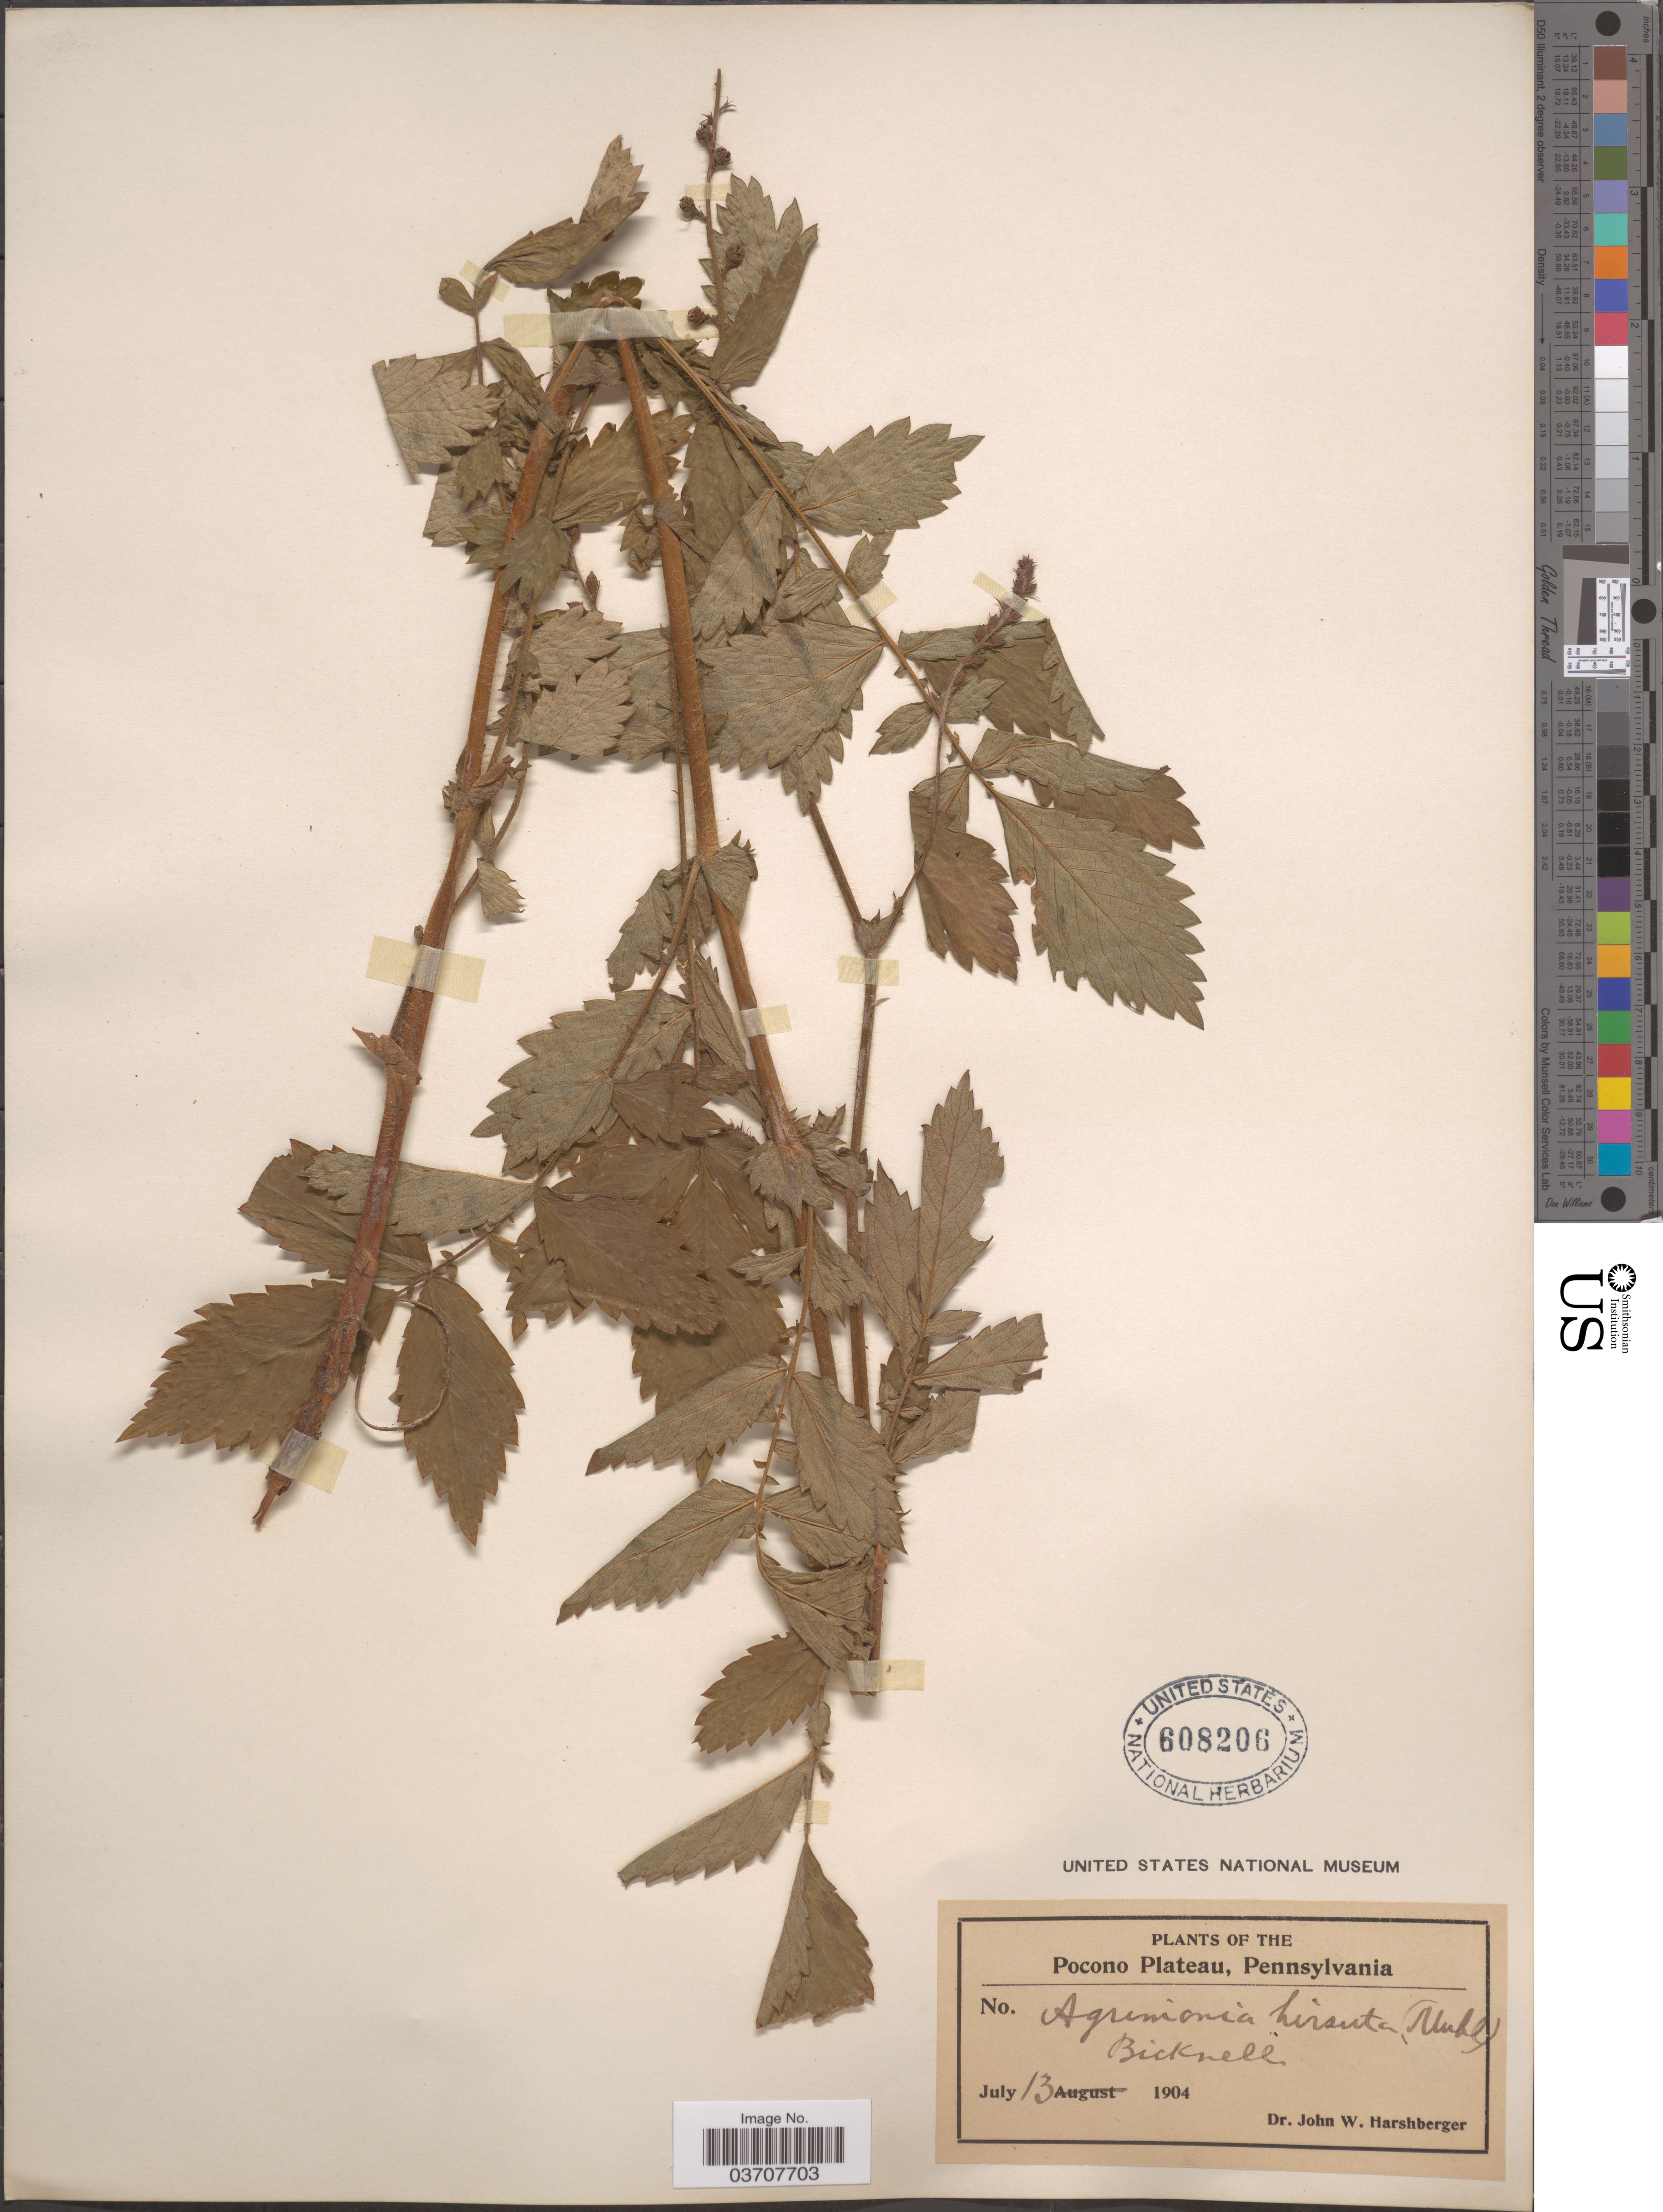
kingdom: Plantae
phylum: Tracheophyta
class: Magnoliopsida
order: Rosales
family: Rosaceae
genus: Agrimonia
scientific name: Agrimonia gryposepala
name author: Wallr.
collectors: J. W. Harshberger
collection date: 1904-07-13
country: United States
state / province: Pennsylvania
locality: Pocono Plateau.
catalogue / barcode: US 608206